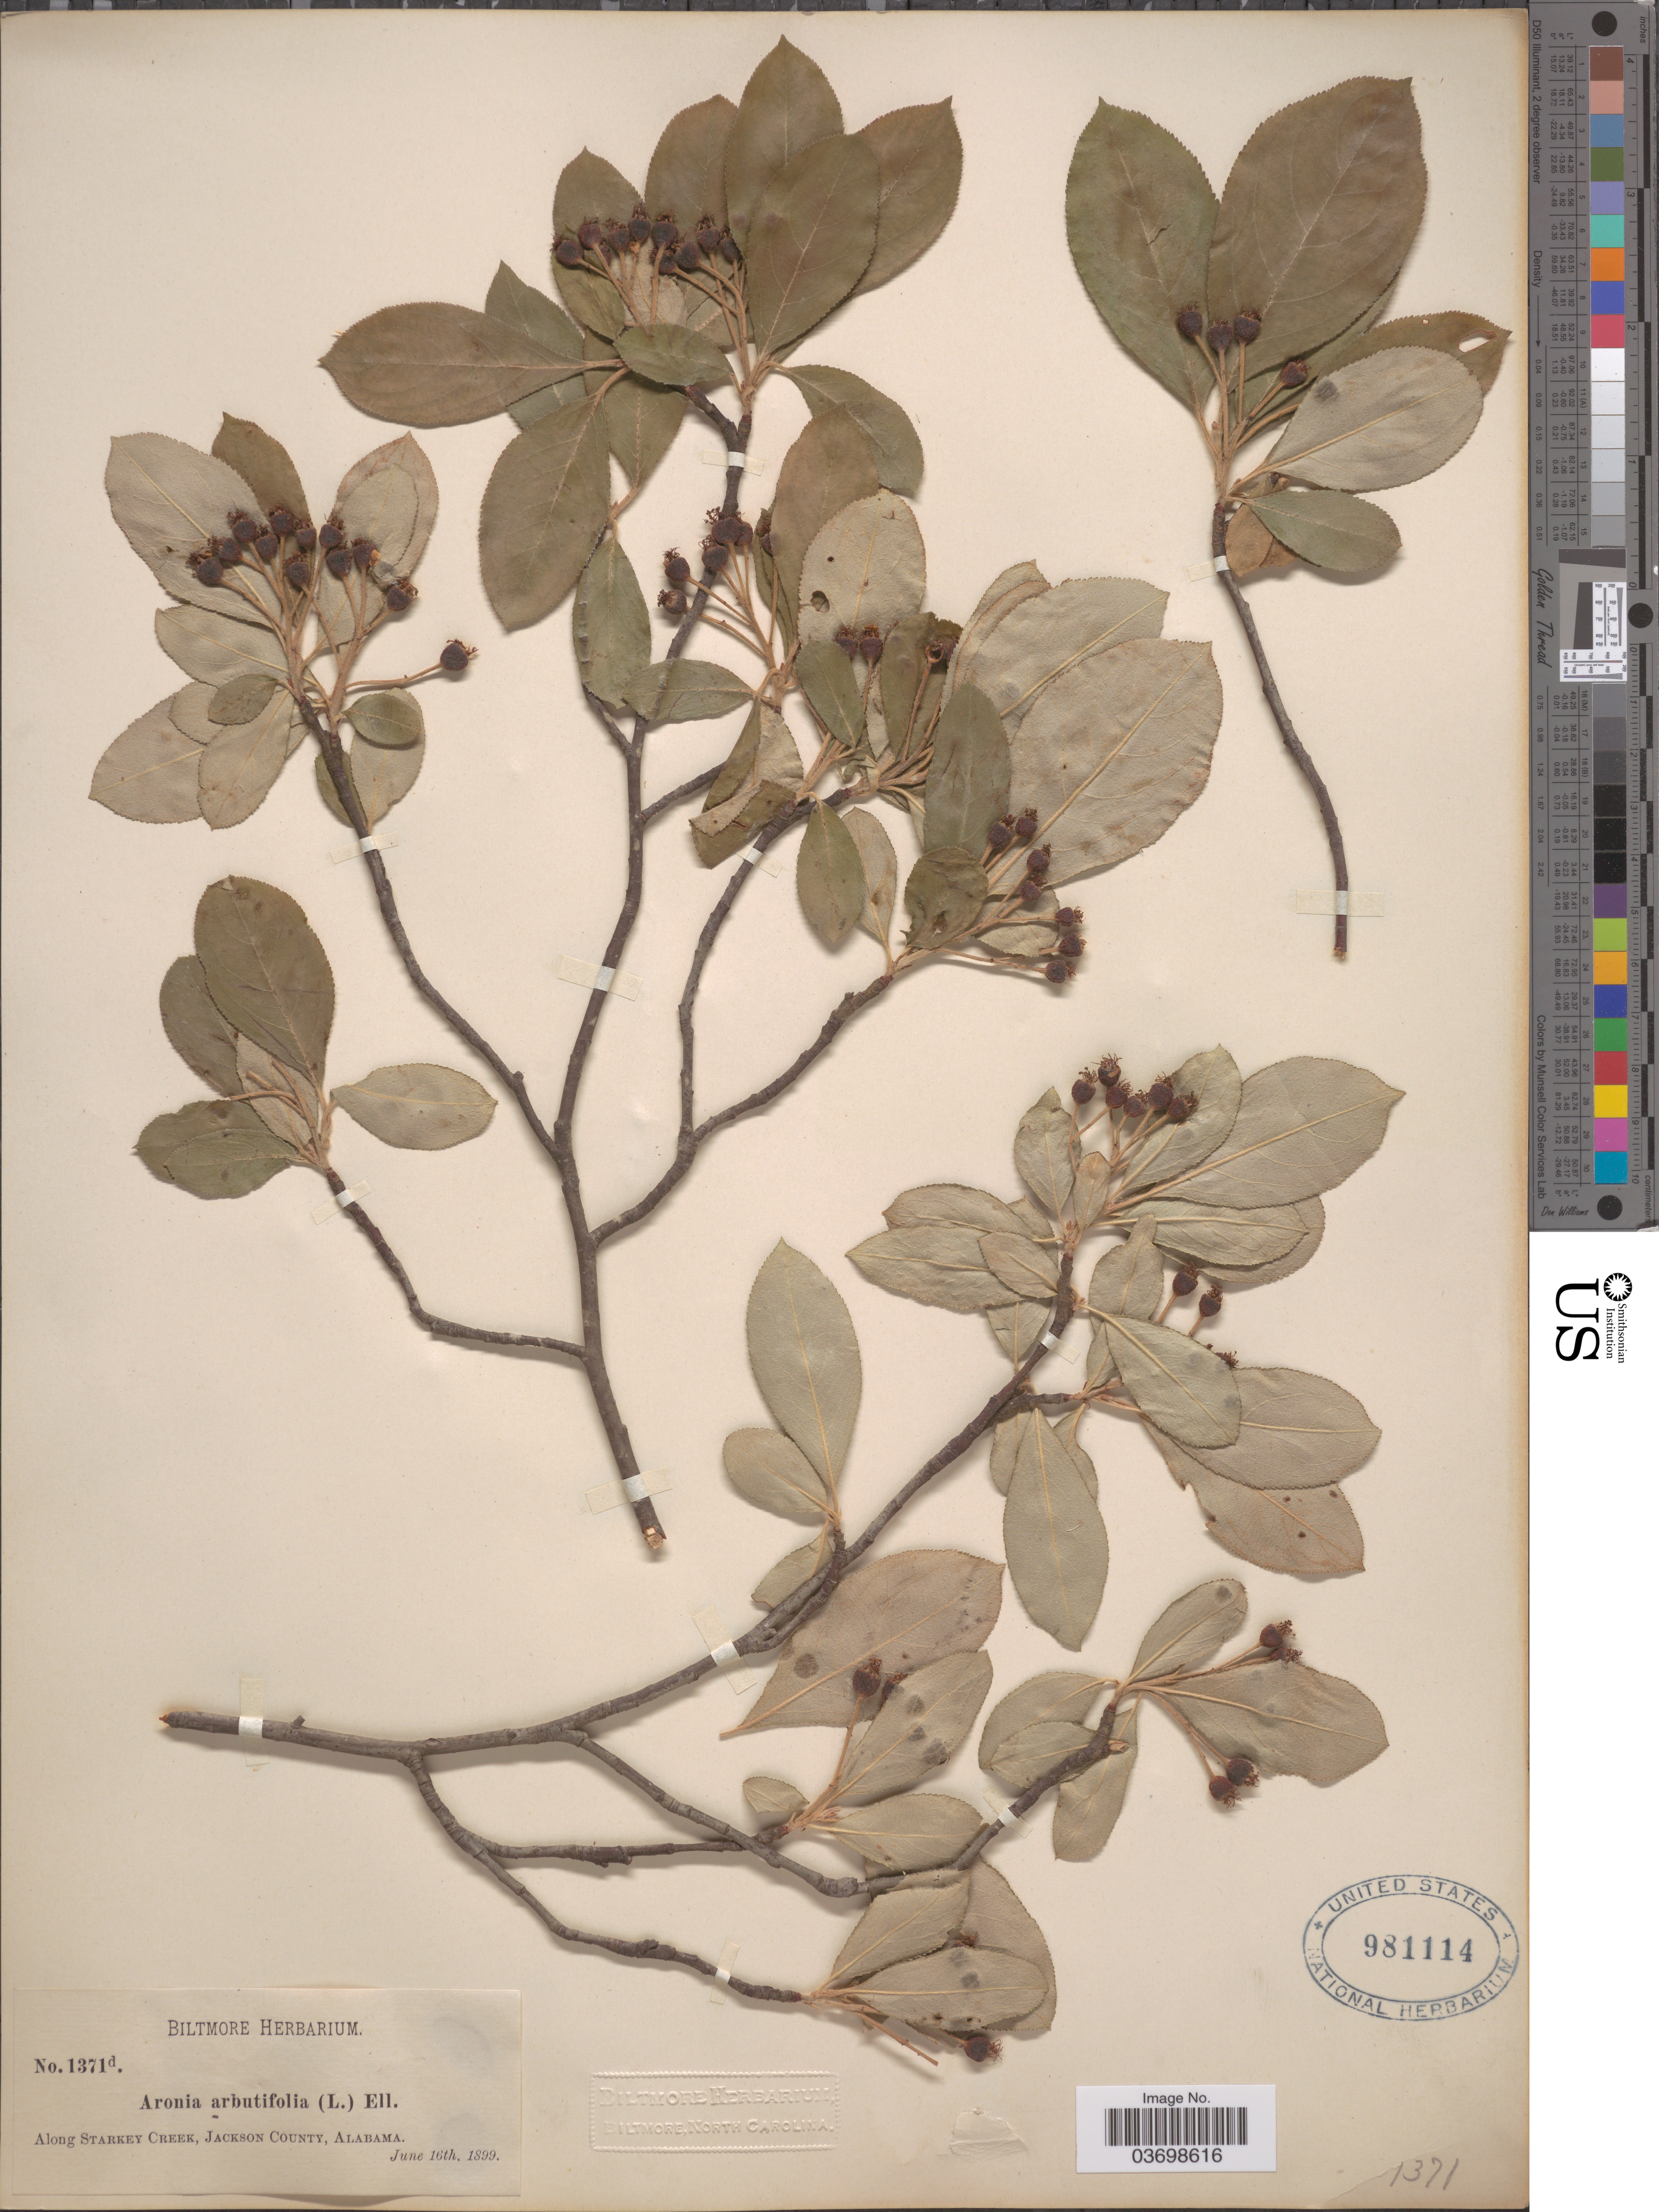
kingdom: Plantae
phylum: Tracheophyta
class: Magnoliopsida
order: Rosales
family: Rosaceae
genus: Aronia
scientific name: Aronia arbutifolia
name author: (L.) Pers.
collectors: ex herb. Biltmore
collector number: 1371d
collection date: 1899-06-16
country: United States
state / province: Alabama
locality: Along Starkey Creek, Jackson County.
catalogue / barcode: US 981114